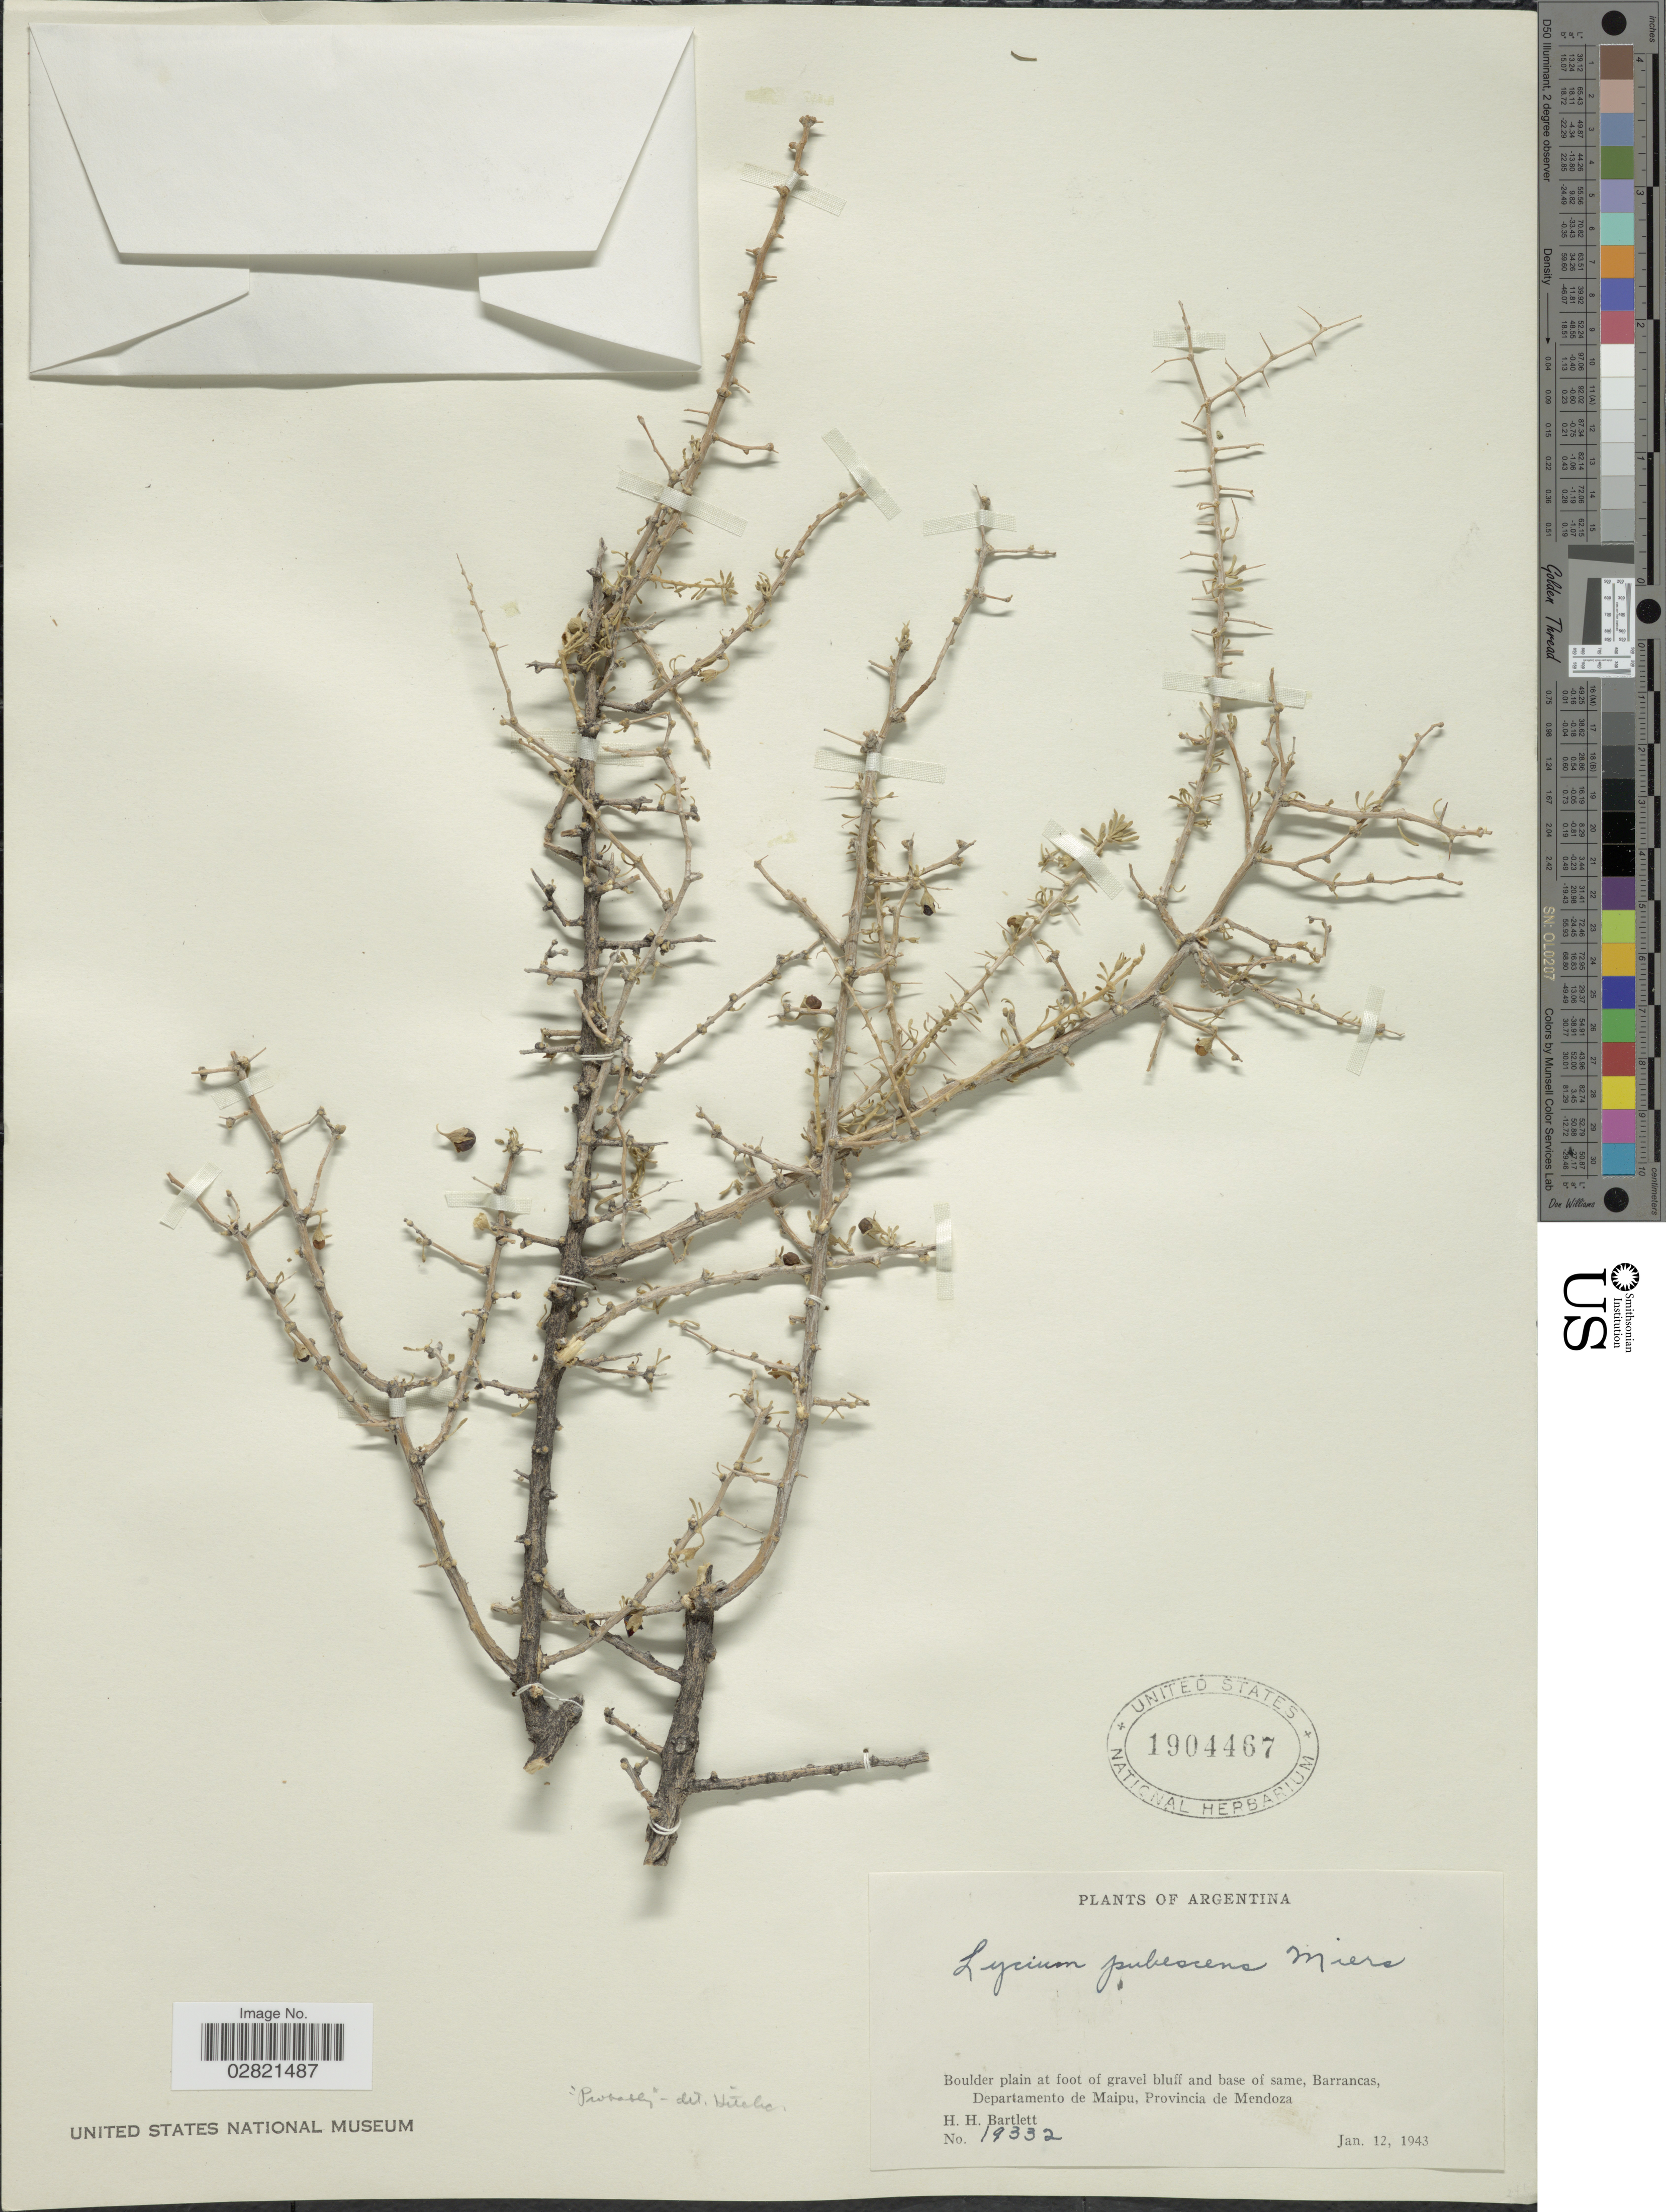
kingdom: Plantae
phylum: Tracheophyta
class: Magnoliopsida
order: Solanales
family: Solanaceae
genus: Lycium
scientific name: Lycium tenuispinosum var. tenuispinosum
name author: Miers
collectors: H. H. Bartlett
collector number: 19332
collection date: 1943-01-12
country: Argentina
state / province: Mendoza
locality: Boulder plain at foot of gravel bluff and base of same, Barrancas, Departamento de Maipu, Provincia de Mendoza.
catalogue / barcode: US 1904467